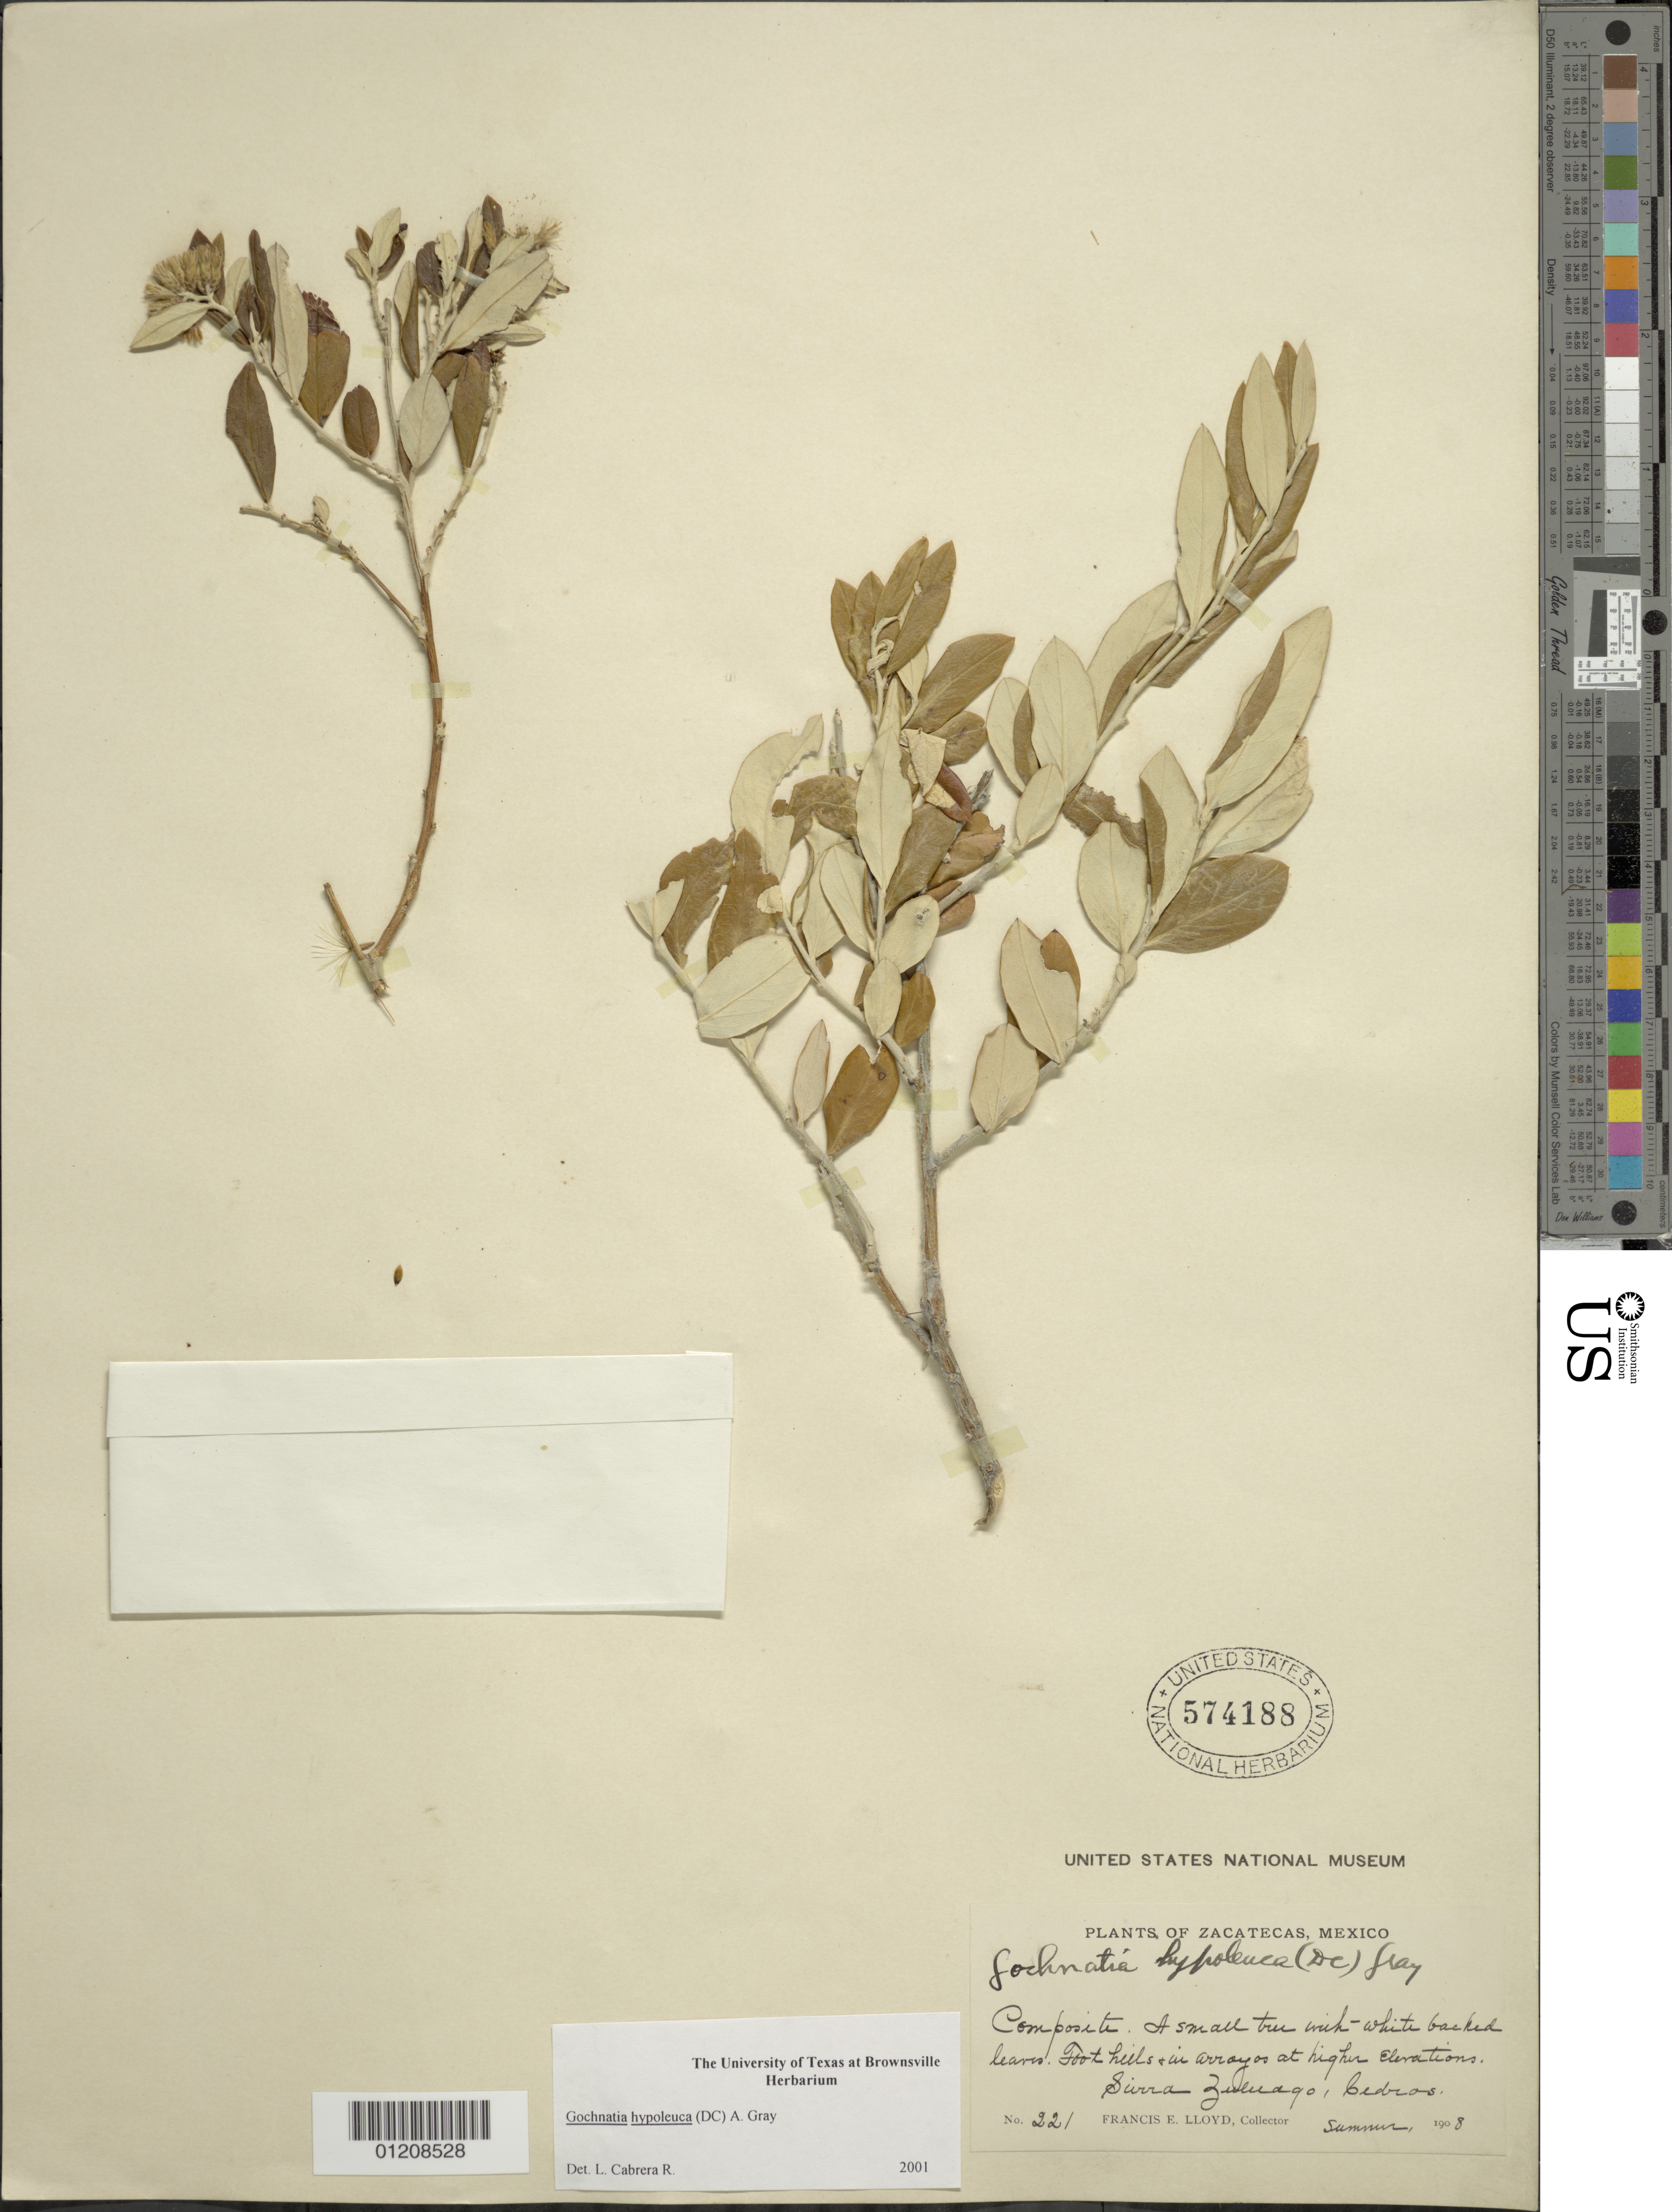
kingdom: Plantae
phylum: Tracheophyta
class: Magnoliopsida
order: Asterales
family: Asteraceae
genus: Nahuatlea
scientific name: Nahuatlea hypoleuca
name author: (DC.) V.A. Funk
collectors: F. E. Lloyd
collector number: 221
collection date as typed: Summer 1908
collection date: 1908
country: Mexico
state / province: Zacatecas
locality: Sierra Zuluago, Cedros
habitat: Foot hills & in arrayos at higher elevations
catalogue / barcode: US 574188